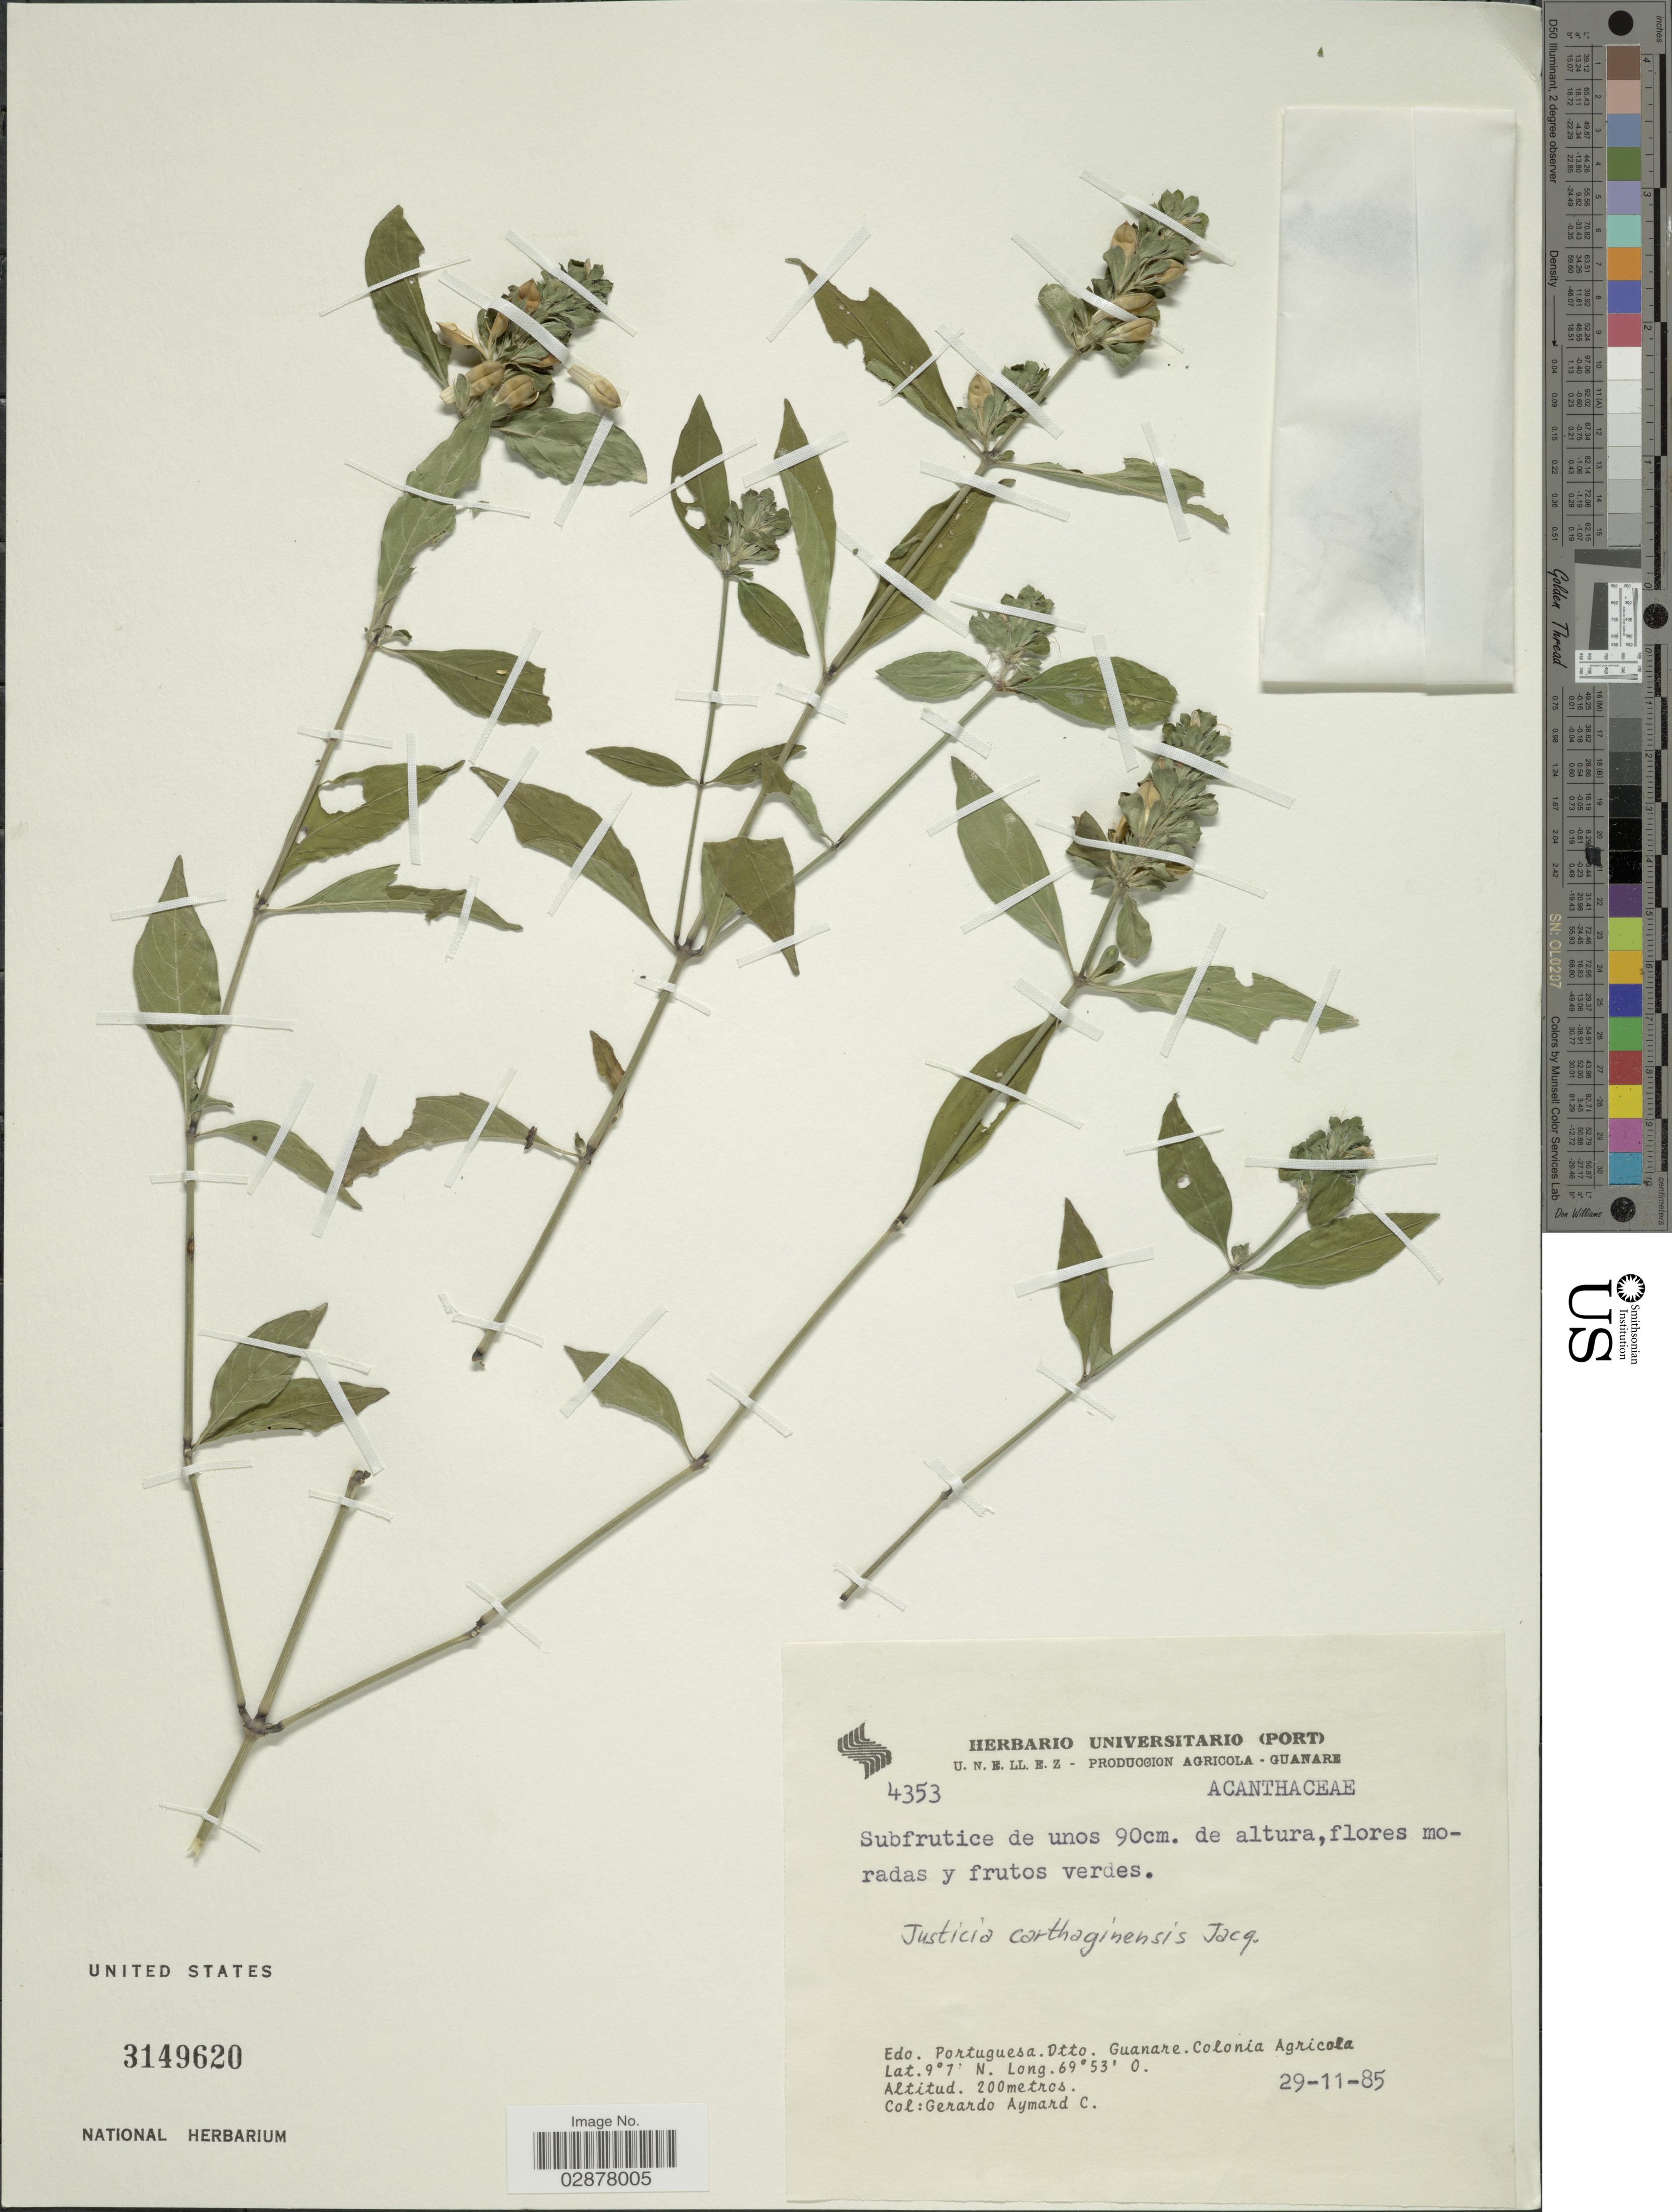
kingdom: Plantae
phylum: Tracheophyta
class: Magnoliopsida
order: Lamiales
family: Acanthaceae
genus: Justicia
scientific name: Justicia carthaginensis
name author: Jacq.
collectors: G. A. Aymard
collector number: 4353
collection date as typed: Transcribed d/m/y: 29/11/85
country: Venezuela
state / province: Portuguesa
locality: Dtto. Guanare, Colonia Agricola.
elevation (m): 200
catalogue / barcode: US 3149620